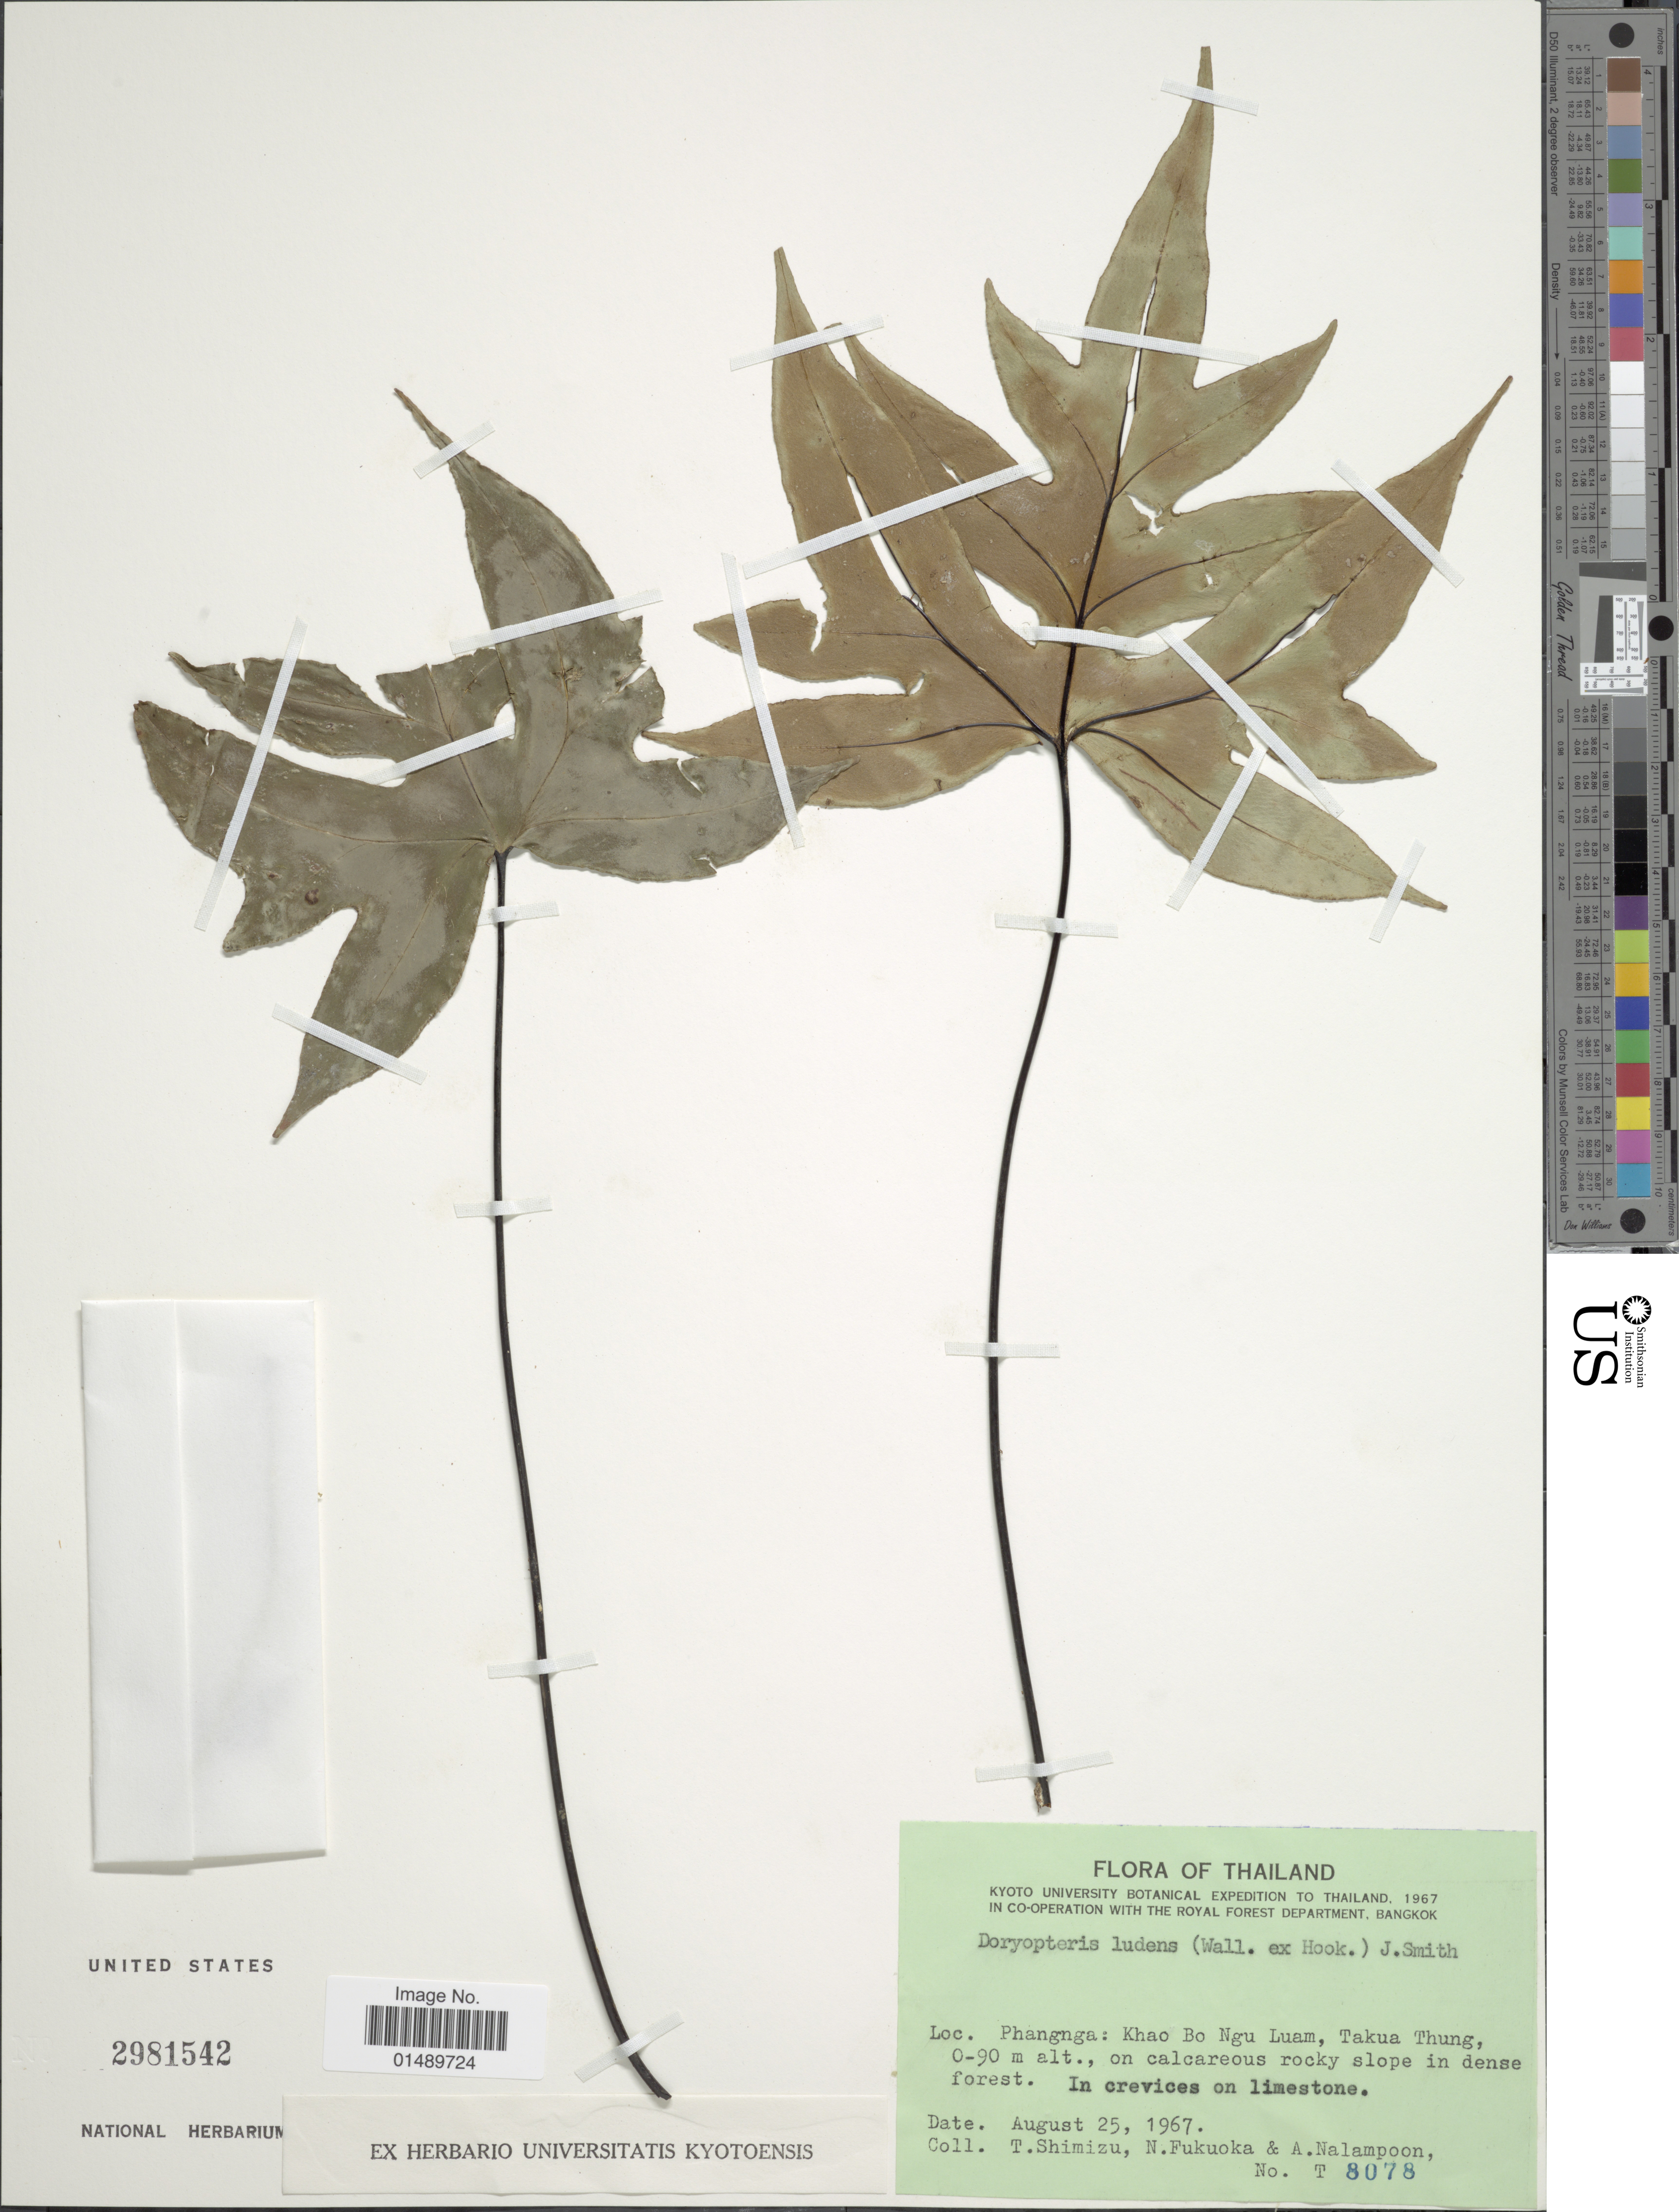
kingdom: Plantae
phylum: Tracheophyta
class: Polypodiopsida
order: Polypodiales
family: Pteridaceae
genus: Calciphilopteris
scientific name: Calciphilopteris ludens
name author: (Wall. ex Hook.) Yesilyurt & H. Schneid.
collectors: T. Shimizu, N. Fukuoka & A. Nalampoon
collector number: T8078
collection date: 1967-08-25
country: Thailand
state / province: Phang Nga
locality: Thailand, Khao Bo Ngu Luam, Takua Thung.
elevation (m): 0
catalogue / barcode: US 2981542